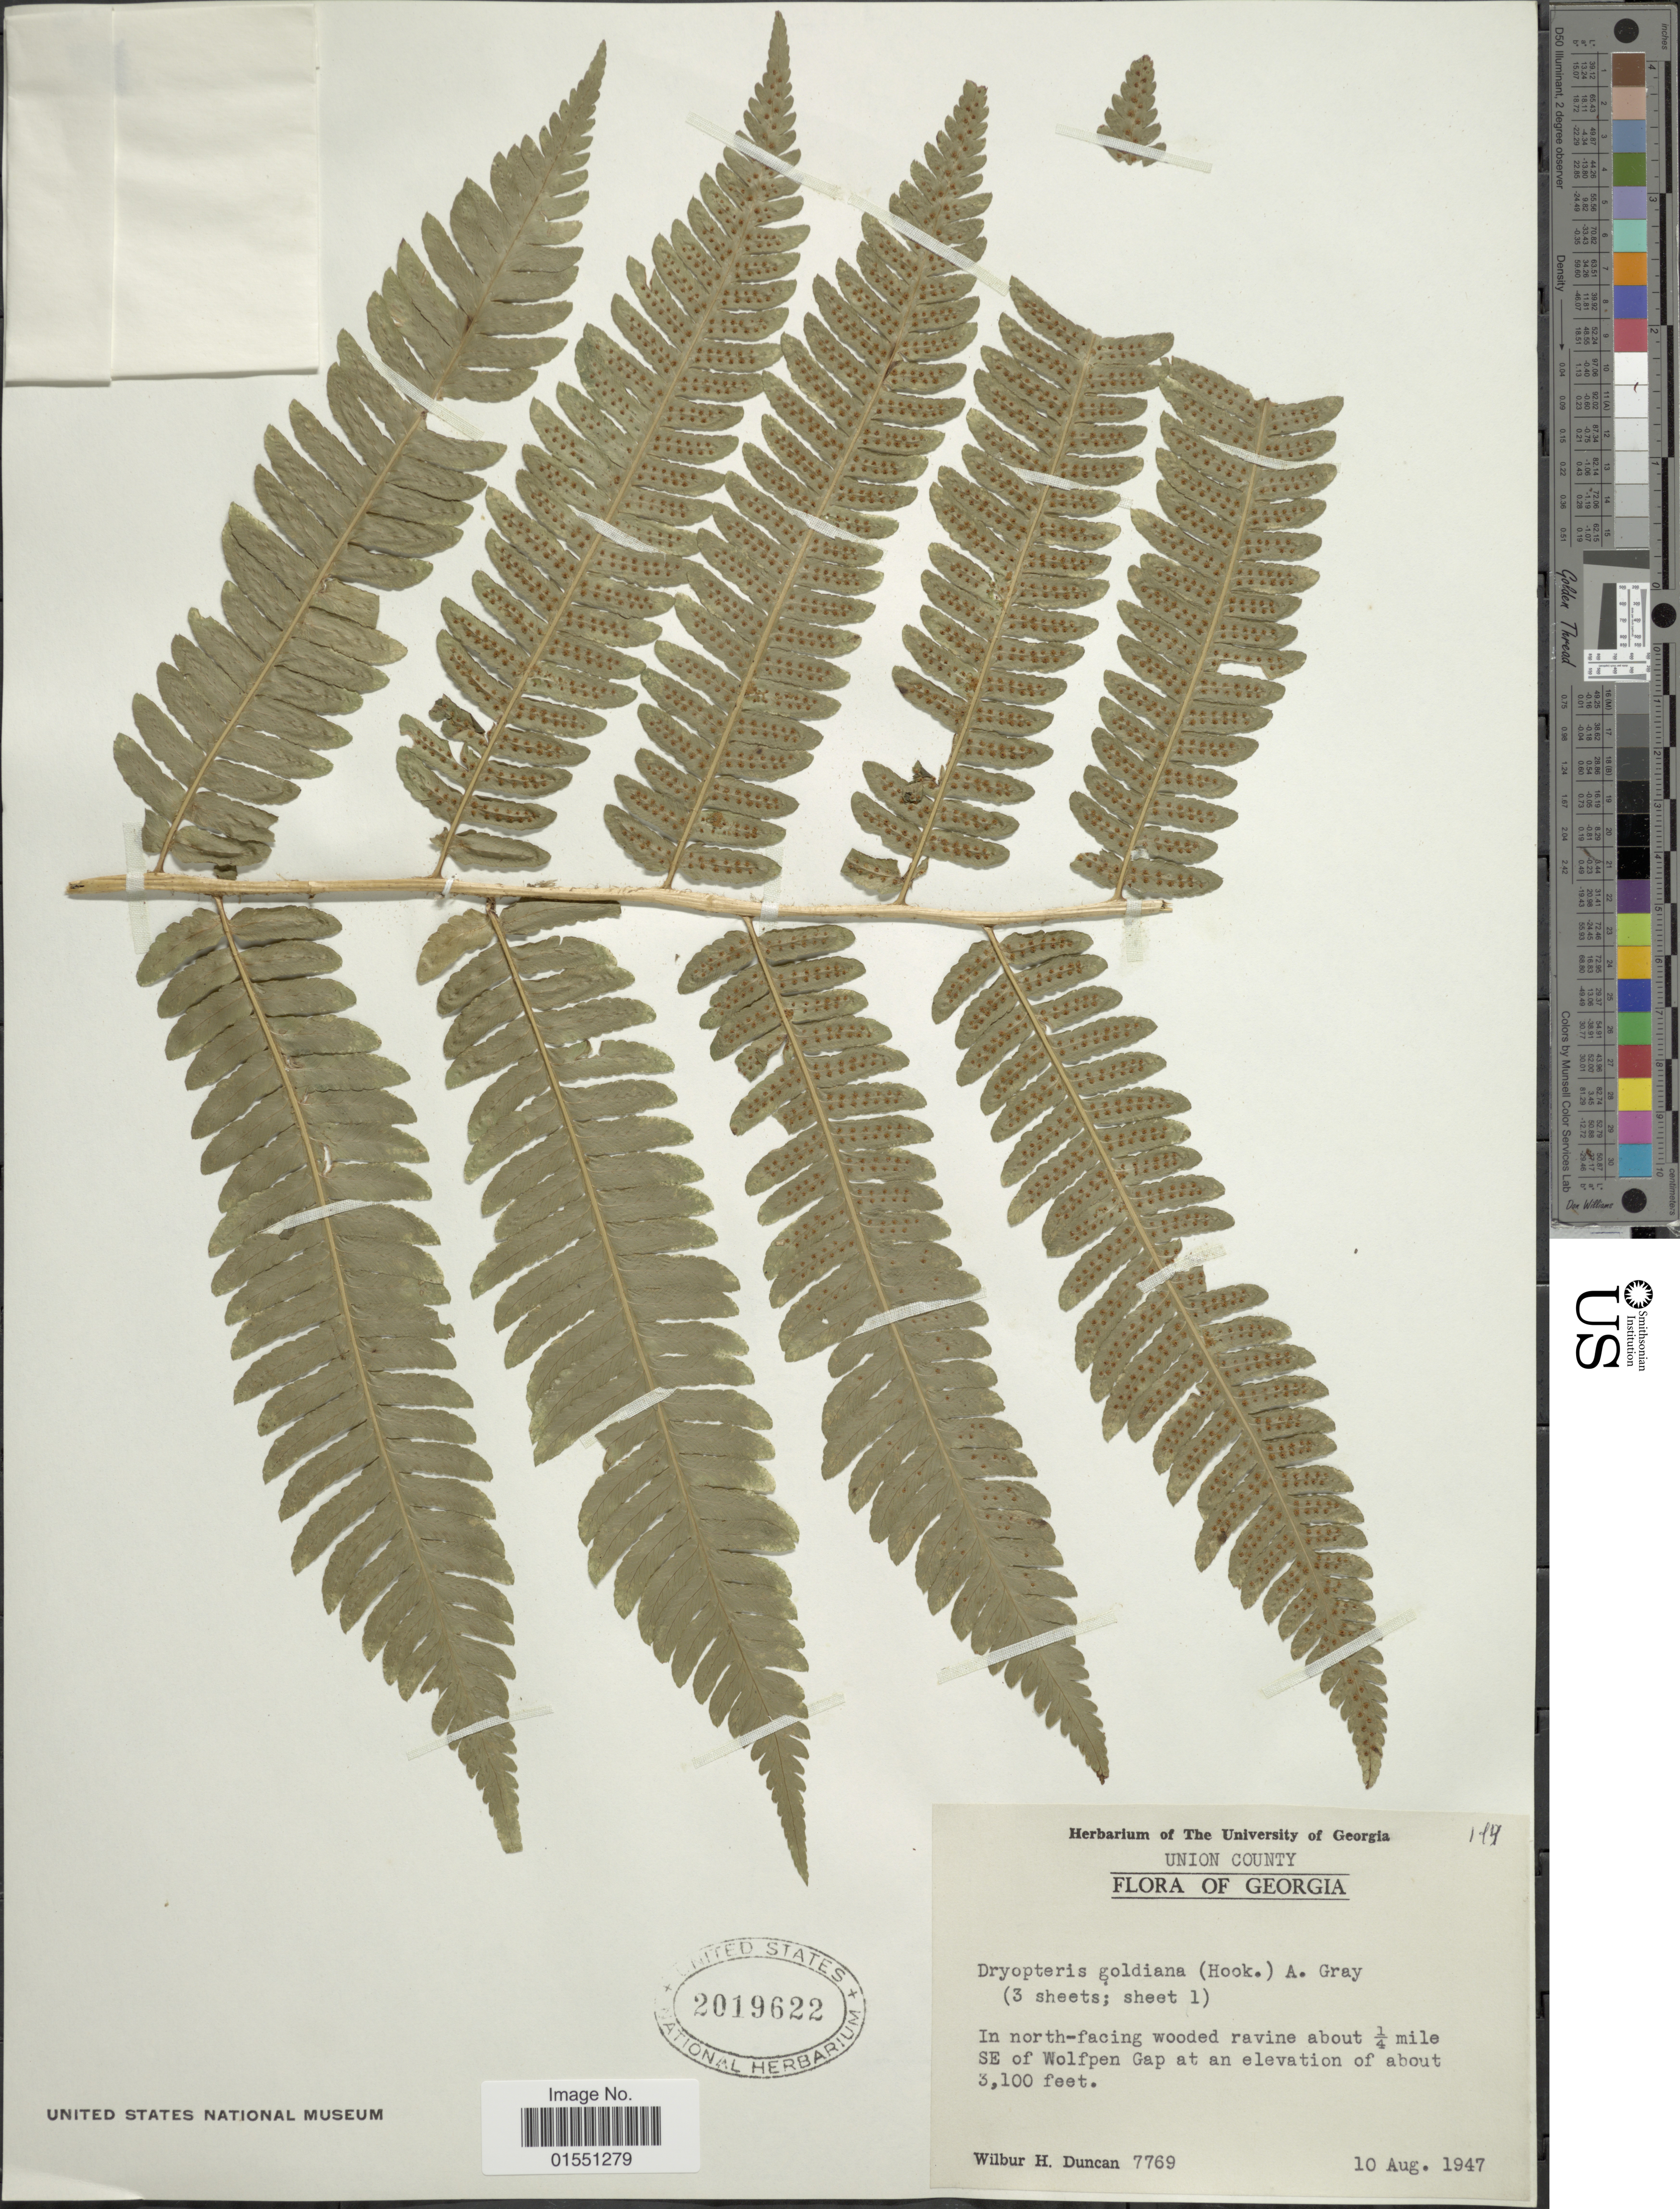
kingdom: Plantae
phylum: Tracheophyta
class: Polypodiopsida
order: Polypodiales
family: Dryopteridaceae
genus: Dryopteris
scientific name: Dryopteris goldiana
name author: (Hook. ex Goldie) A. Gray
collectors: W. H. Duncan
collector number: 7769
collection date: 1947-08-10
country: United States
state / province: Georgia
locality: Union County. In north-facing wooded ravine about ¼ mile SE of Wolfpen Gap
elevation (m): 945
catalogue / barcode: US 2019622